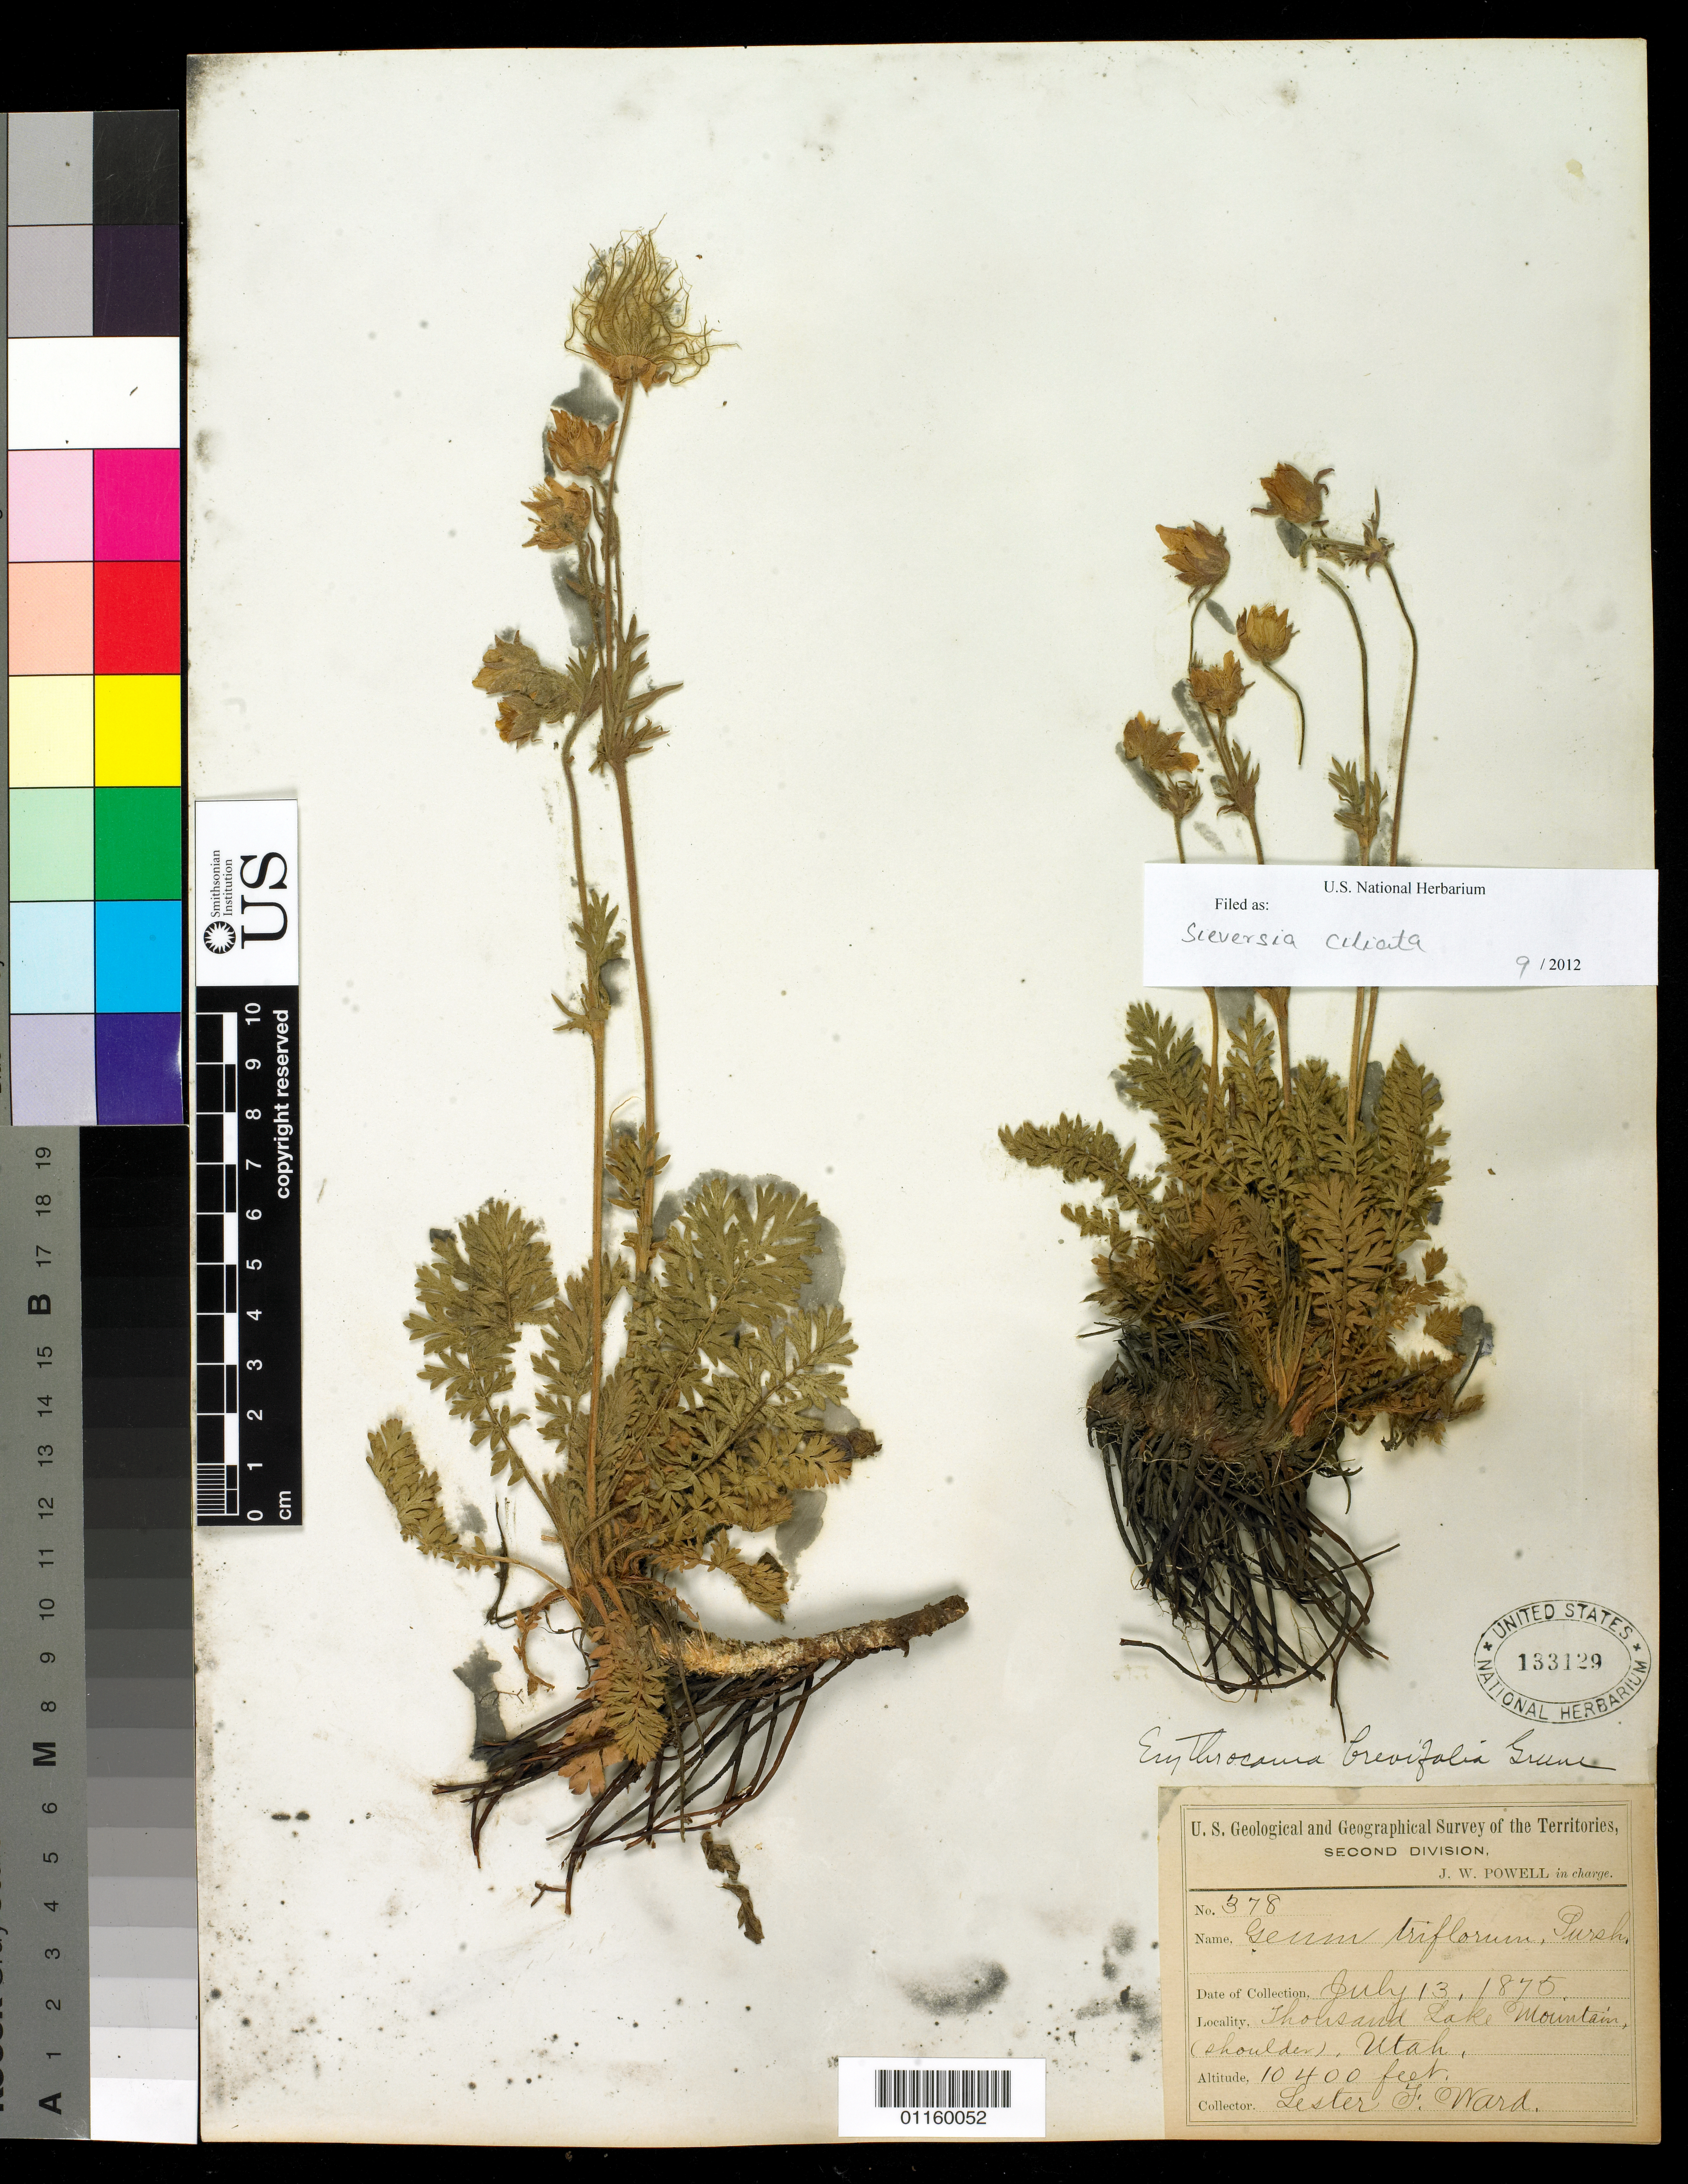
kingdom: Plantae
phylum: Tracheophyta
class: Magnoliopsida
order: Rosales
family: Rosaceae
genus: Geum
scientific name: Geum triflorum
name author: Pursh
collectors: L. F. Ward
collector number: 378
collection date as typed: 13 Jul 1875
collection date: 1875-07-13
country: United States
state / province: Utah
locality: Thousand Lake Mt.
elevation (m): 3170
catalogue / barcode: US 133129